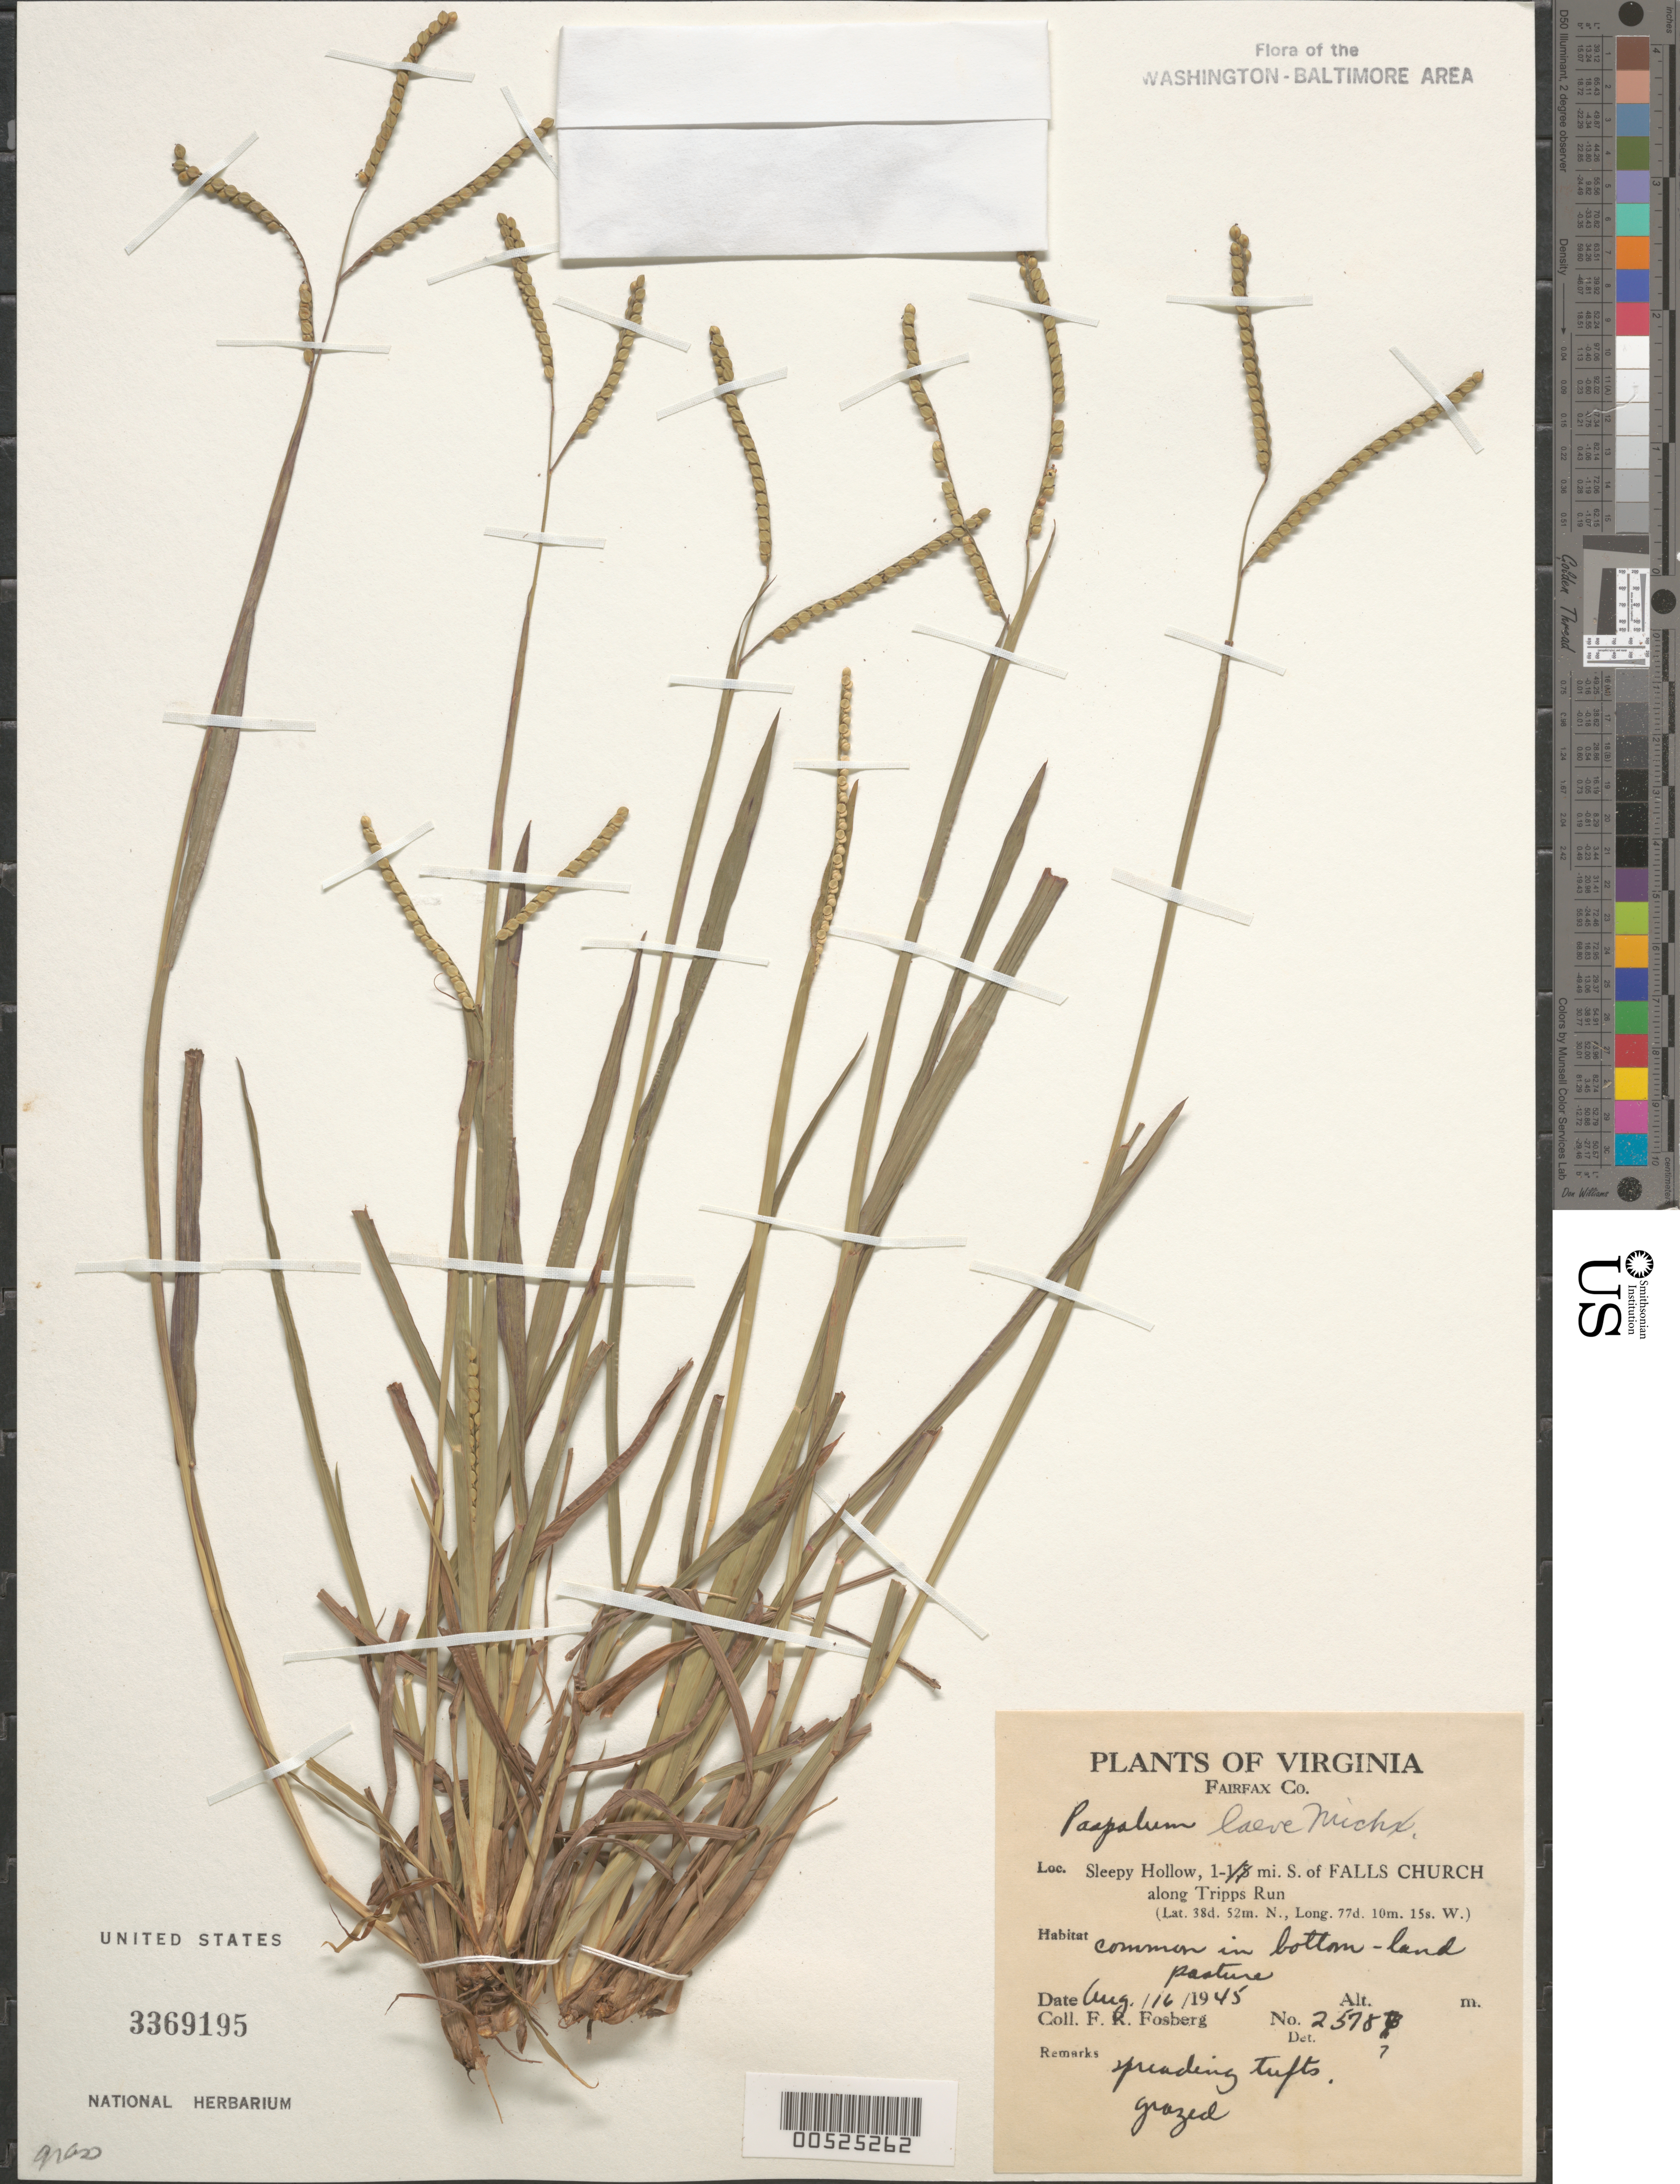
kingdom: Plantae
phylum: Tracheophyta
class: Liliopsida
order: Poales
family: Poaceae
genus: Paspalum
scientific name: Paspalum laeve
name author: Michx.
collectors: F. R. Fosberg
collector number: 23787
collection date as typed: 16 Aug 1945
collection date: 1945-08-16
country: United States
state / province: Virginia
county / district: Fairfax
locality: Sleepy Hollow, 1 mi. S of Falls Church along Tripps Run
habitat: Common in bottomland pasture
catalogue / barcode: US 3369195